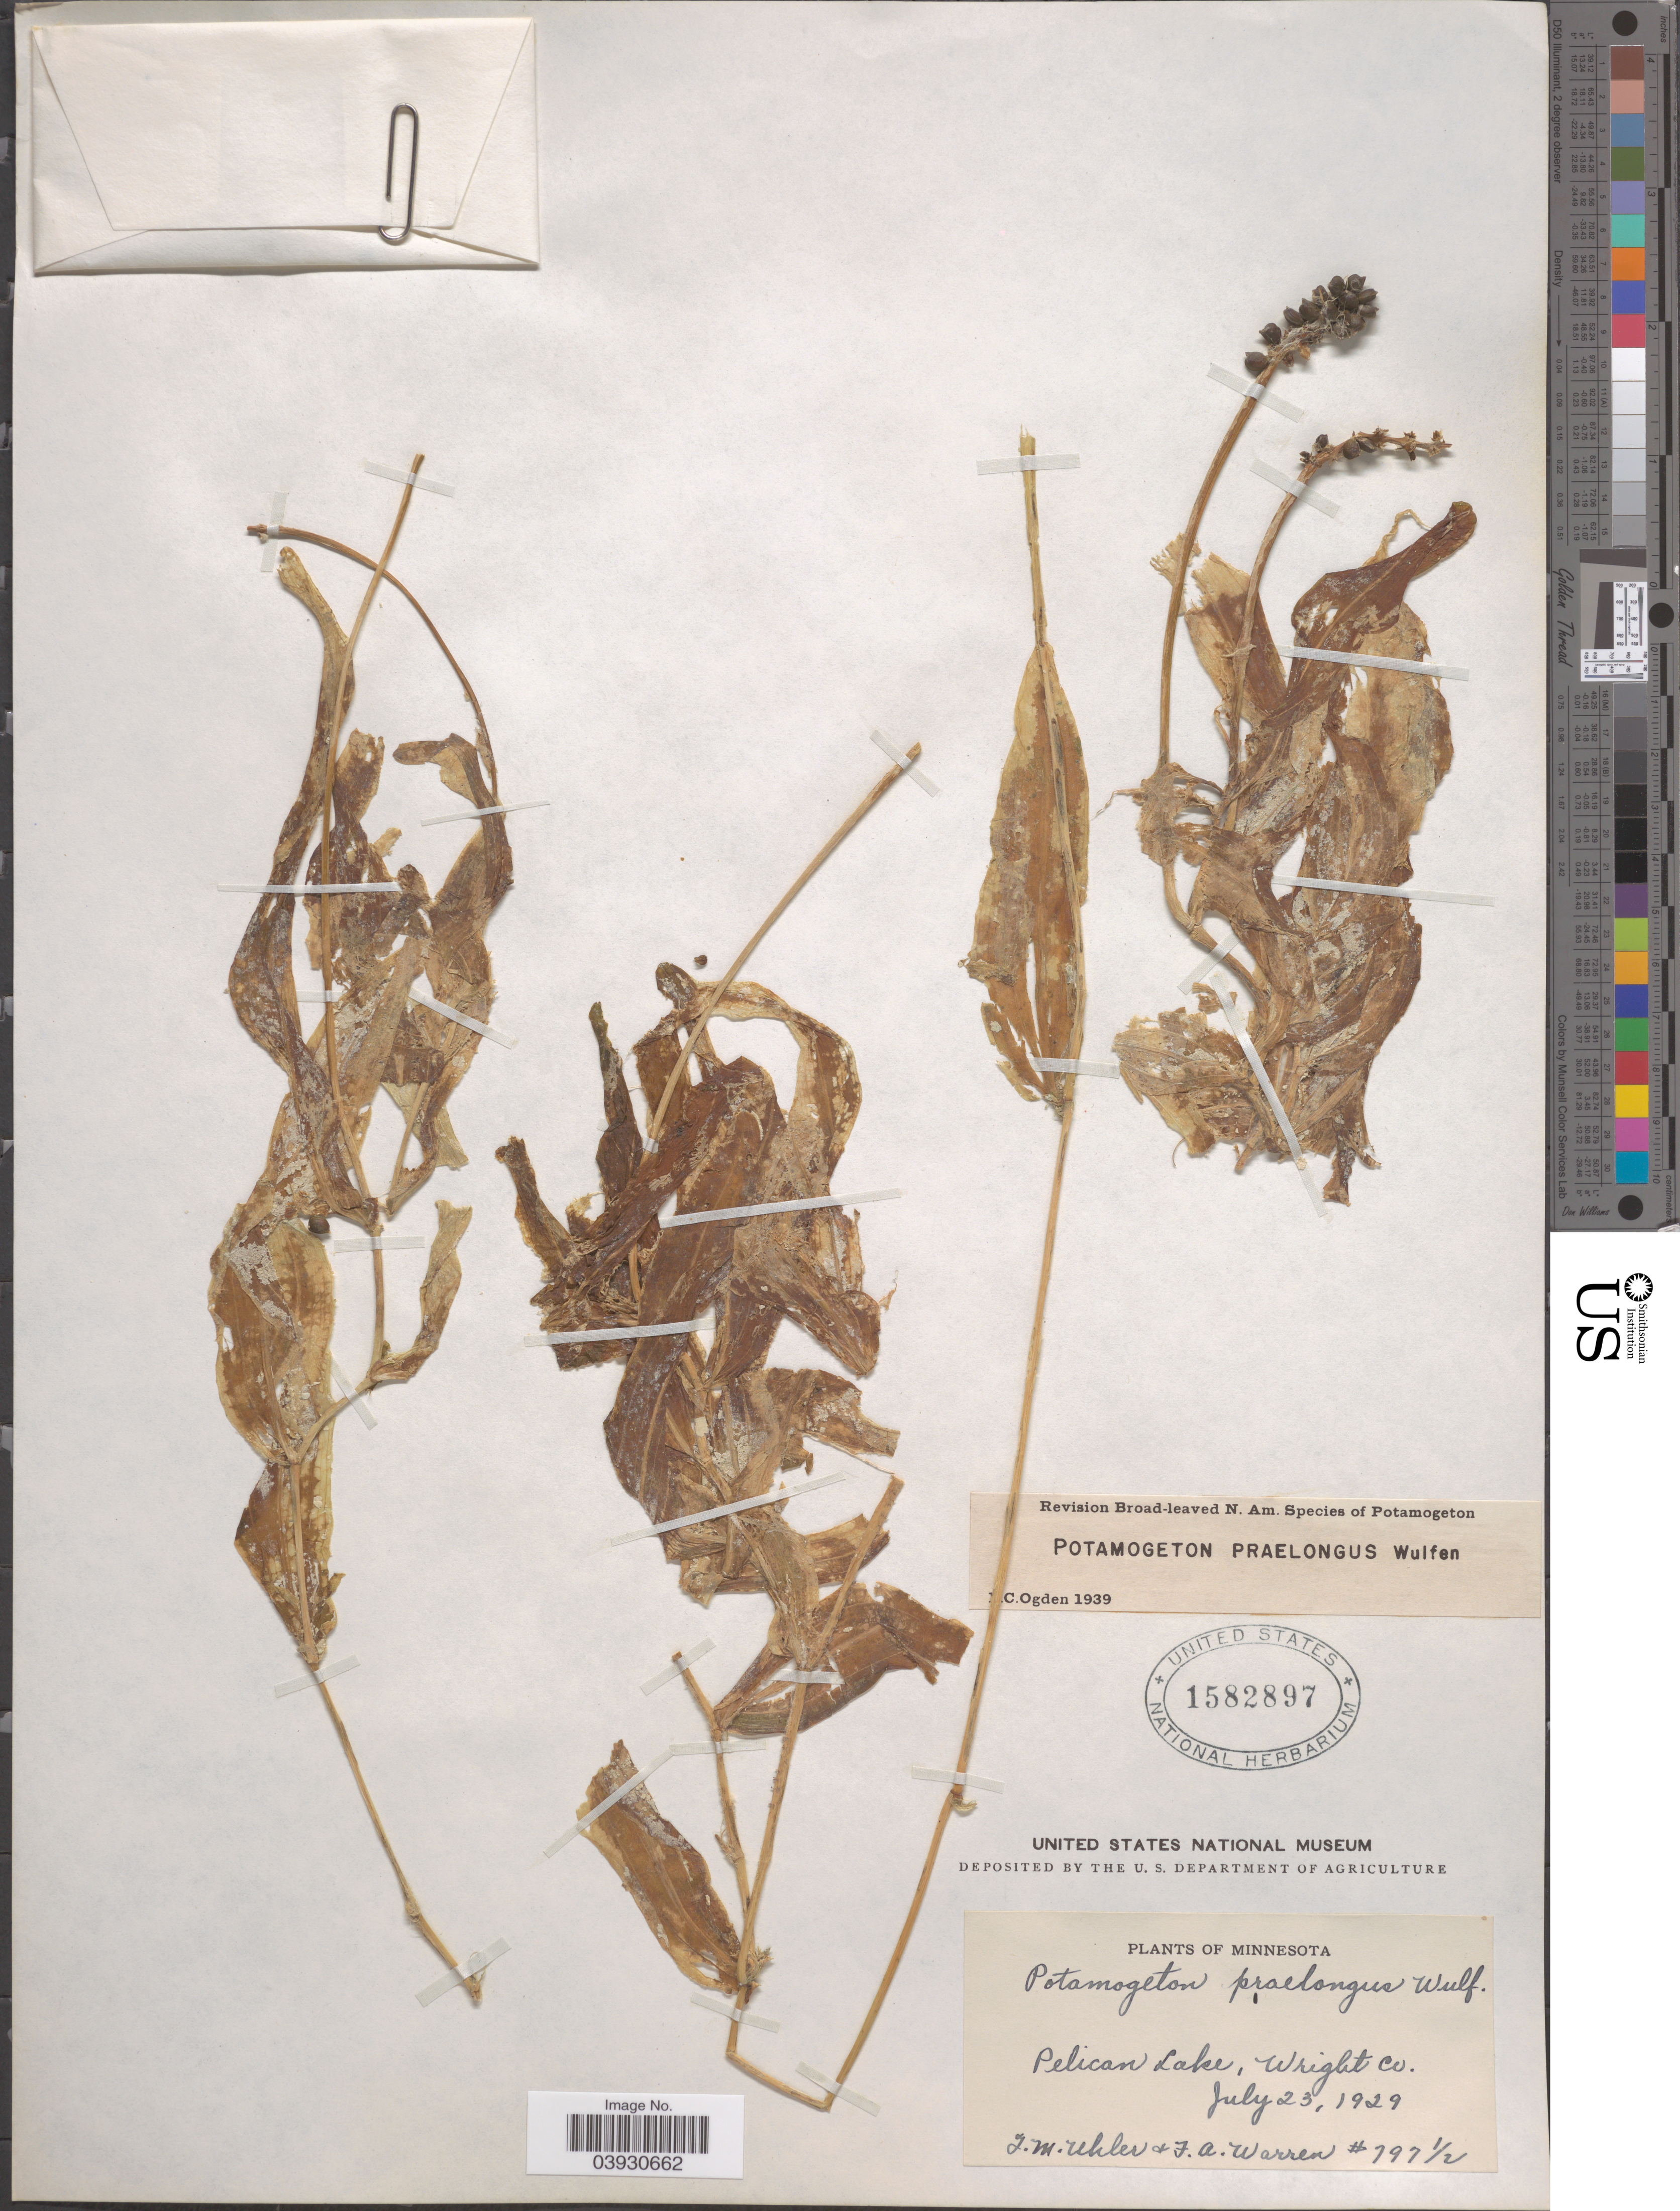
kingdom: Plantae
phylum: Tracheophyta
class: Liliopsida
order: Alismatales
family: Potamogetonaceae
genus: Potamogeton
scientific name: Potamogeton praelongus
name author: Wulfen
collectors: F. M. Uhler & F. Warren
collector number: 797½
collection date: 1929-07-23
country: United States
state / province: Minnesota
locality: Pelican Lake, Wright Co.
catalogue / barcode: US 1582897